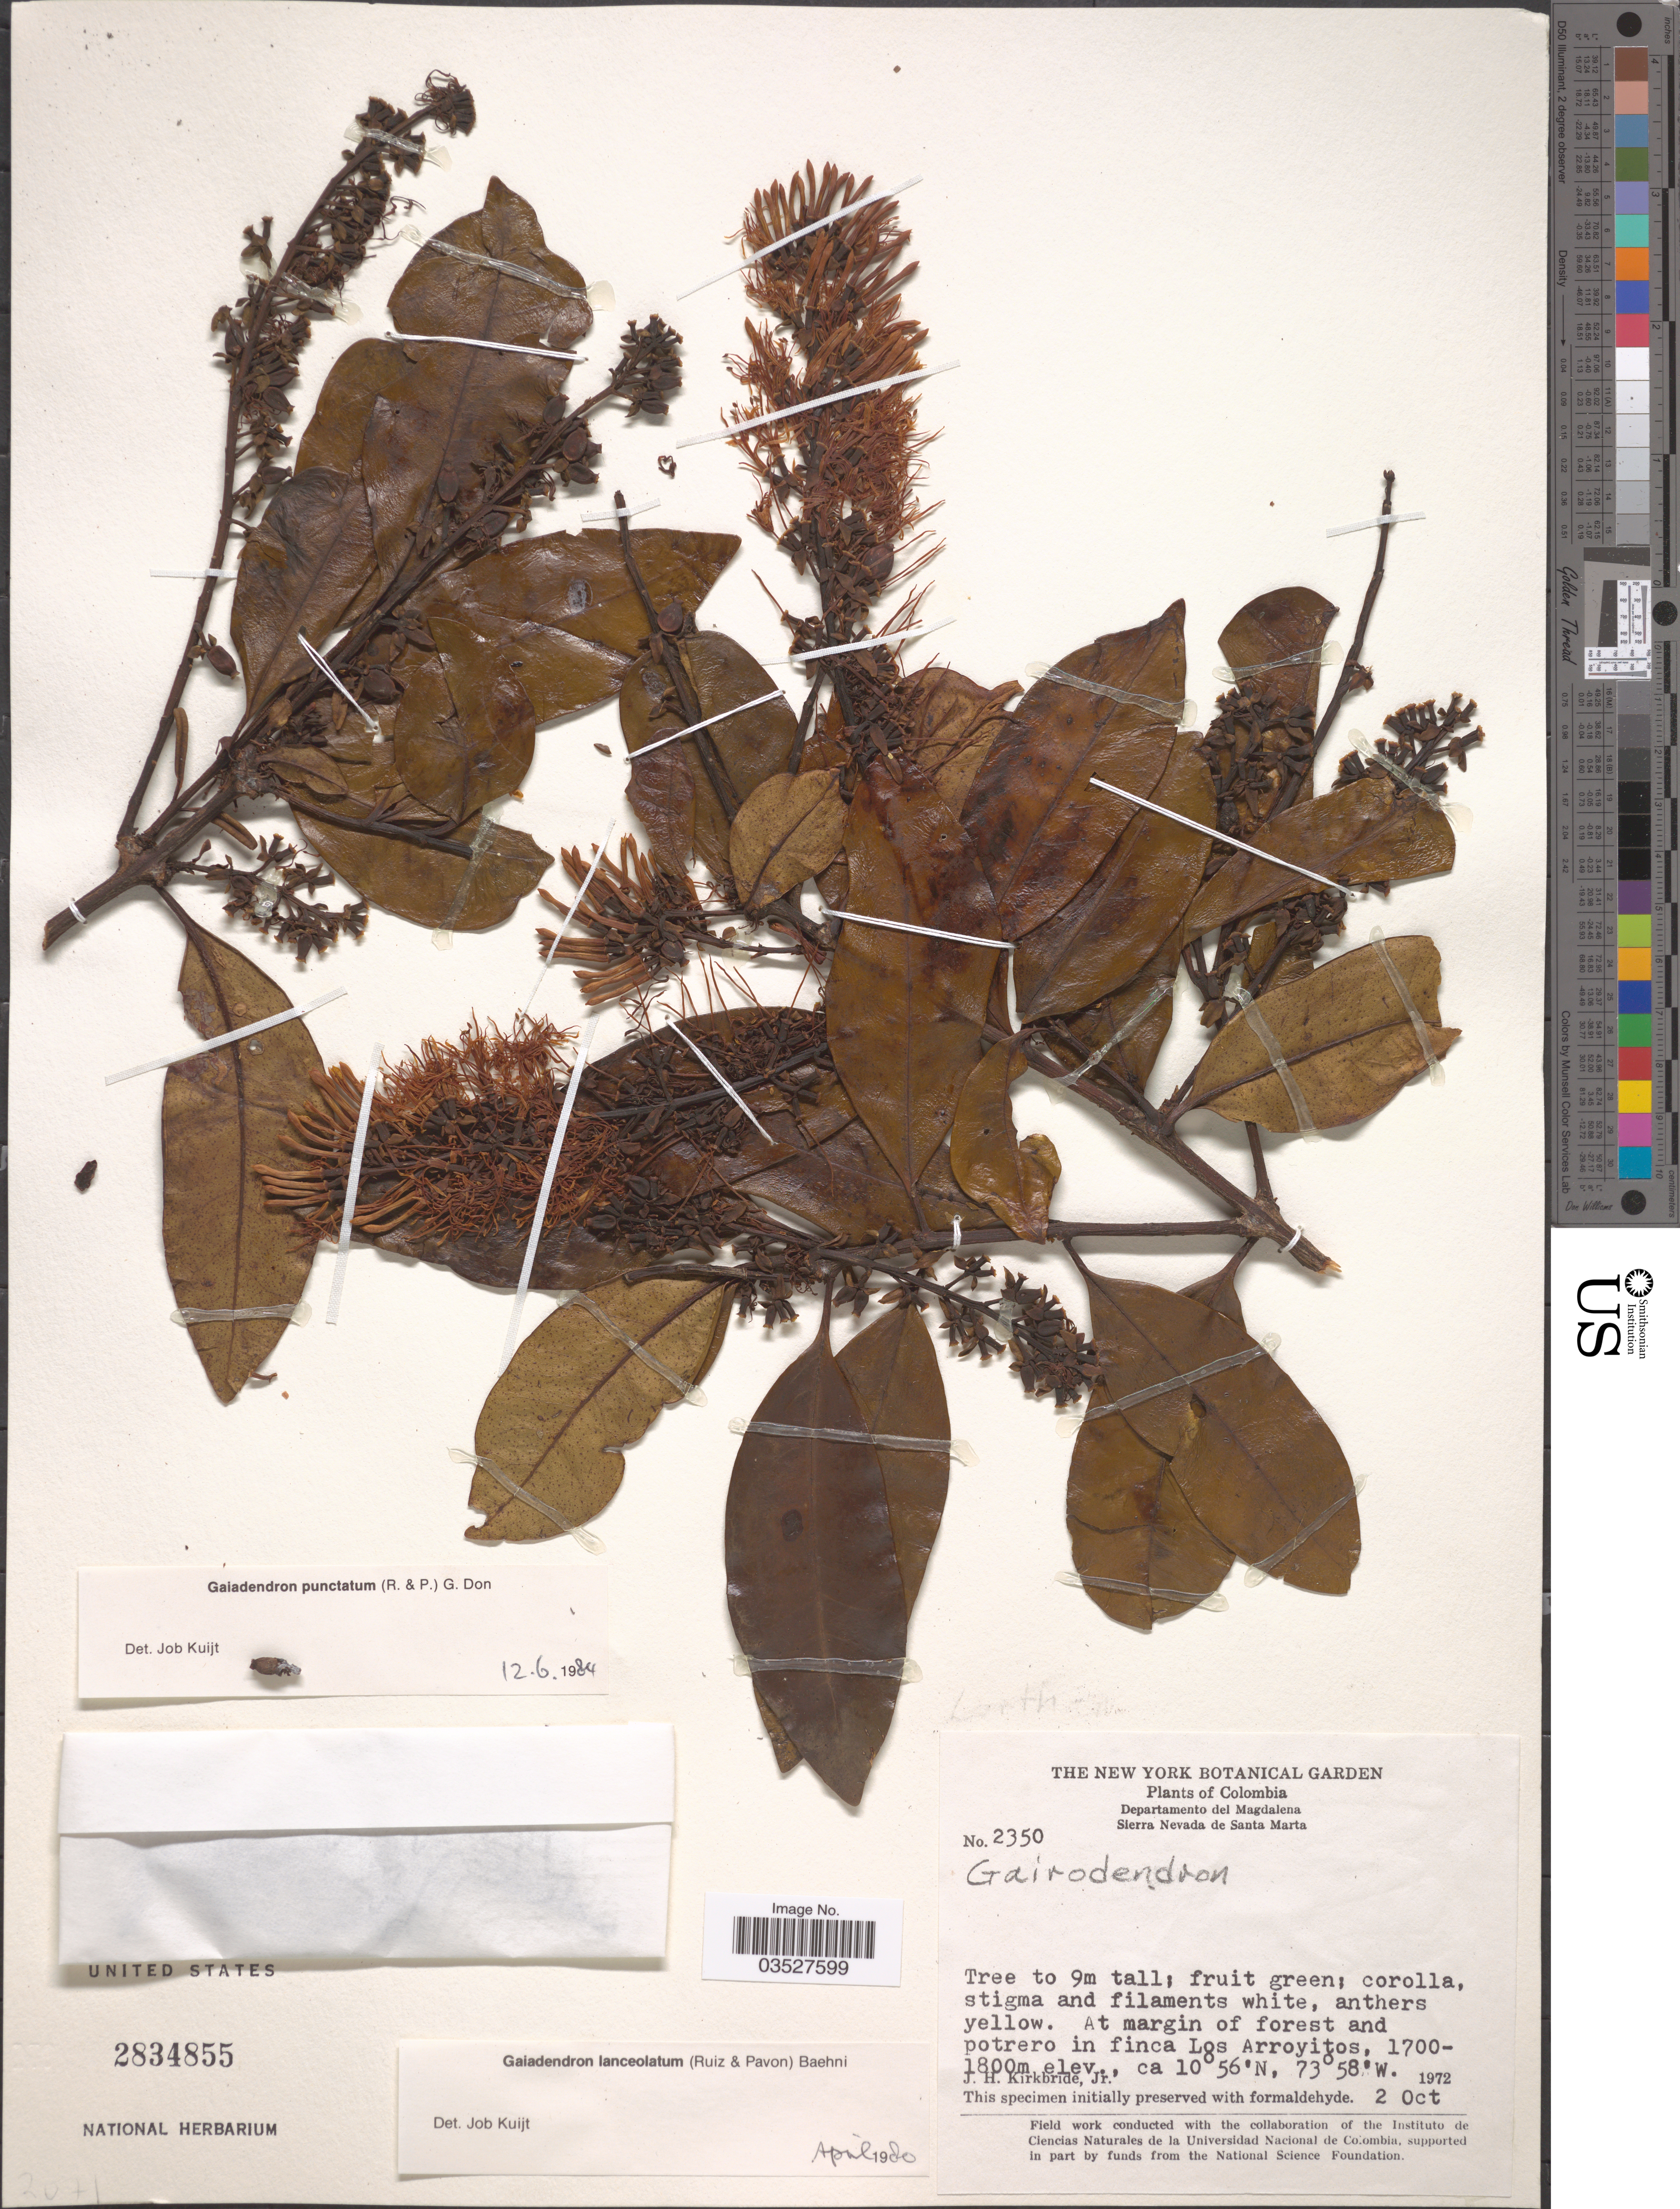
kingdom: Plantae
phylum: Tracheophyta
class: Magnoliopsida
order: Santalales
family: Loranthaceae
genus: Gaiadendron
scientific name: Gaiadendron punctatum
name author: (Ruiz & Pav.) G. Don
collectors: J. H. Kirkbride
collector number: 2350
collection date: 1972-10-02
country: Colombia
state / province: Magdalena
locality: Departamento del Magdalena. Sierra Nevada de Santa Marta. At margin of forest and potrero in finca Los Arroyitos.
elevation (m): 1800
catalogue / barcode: US 2834855